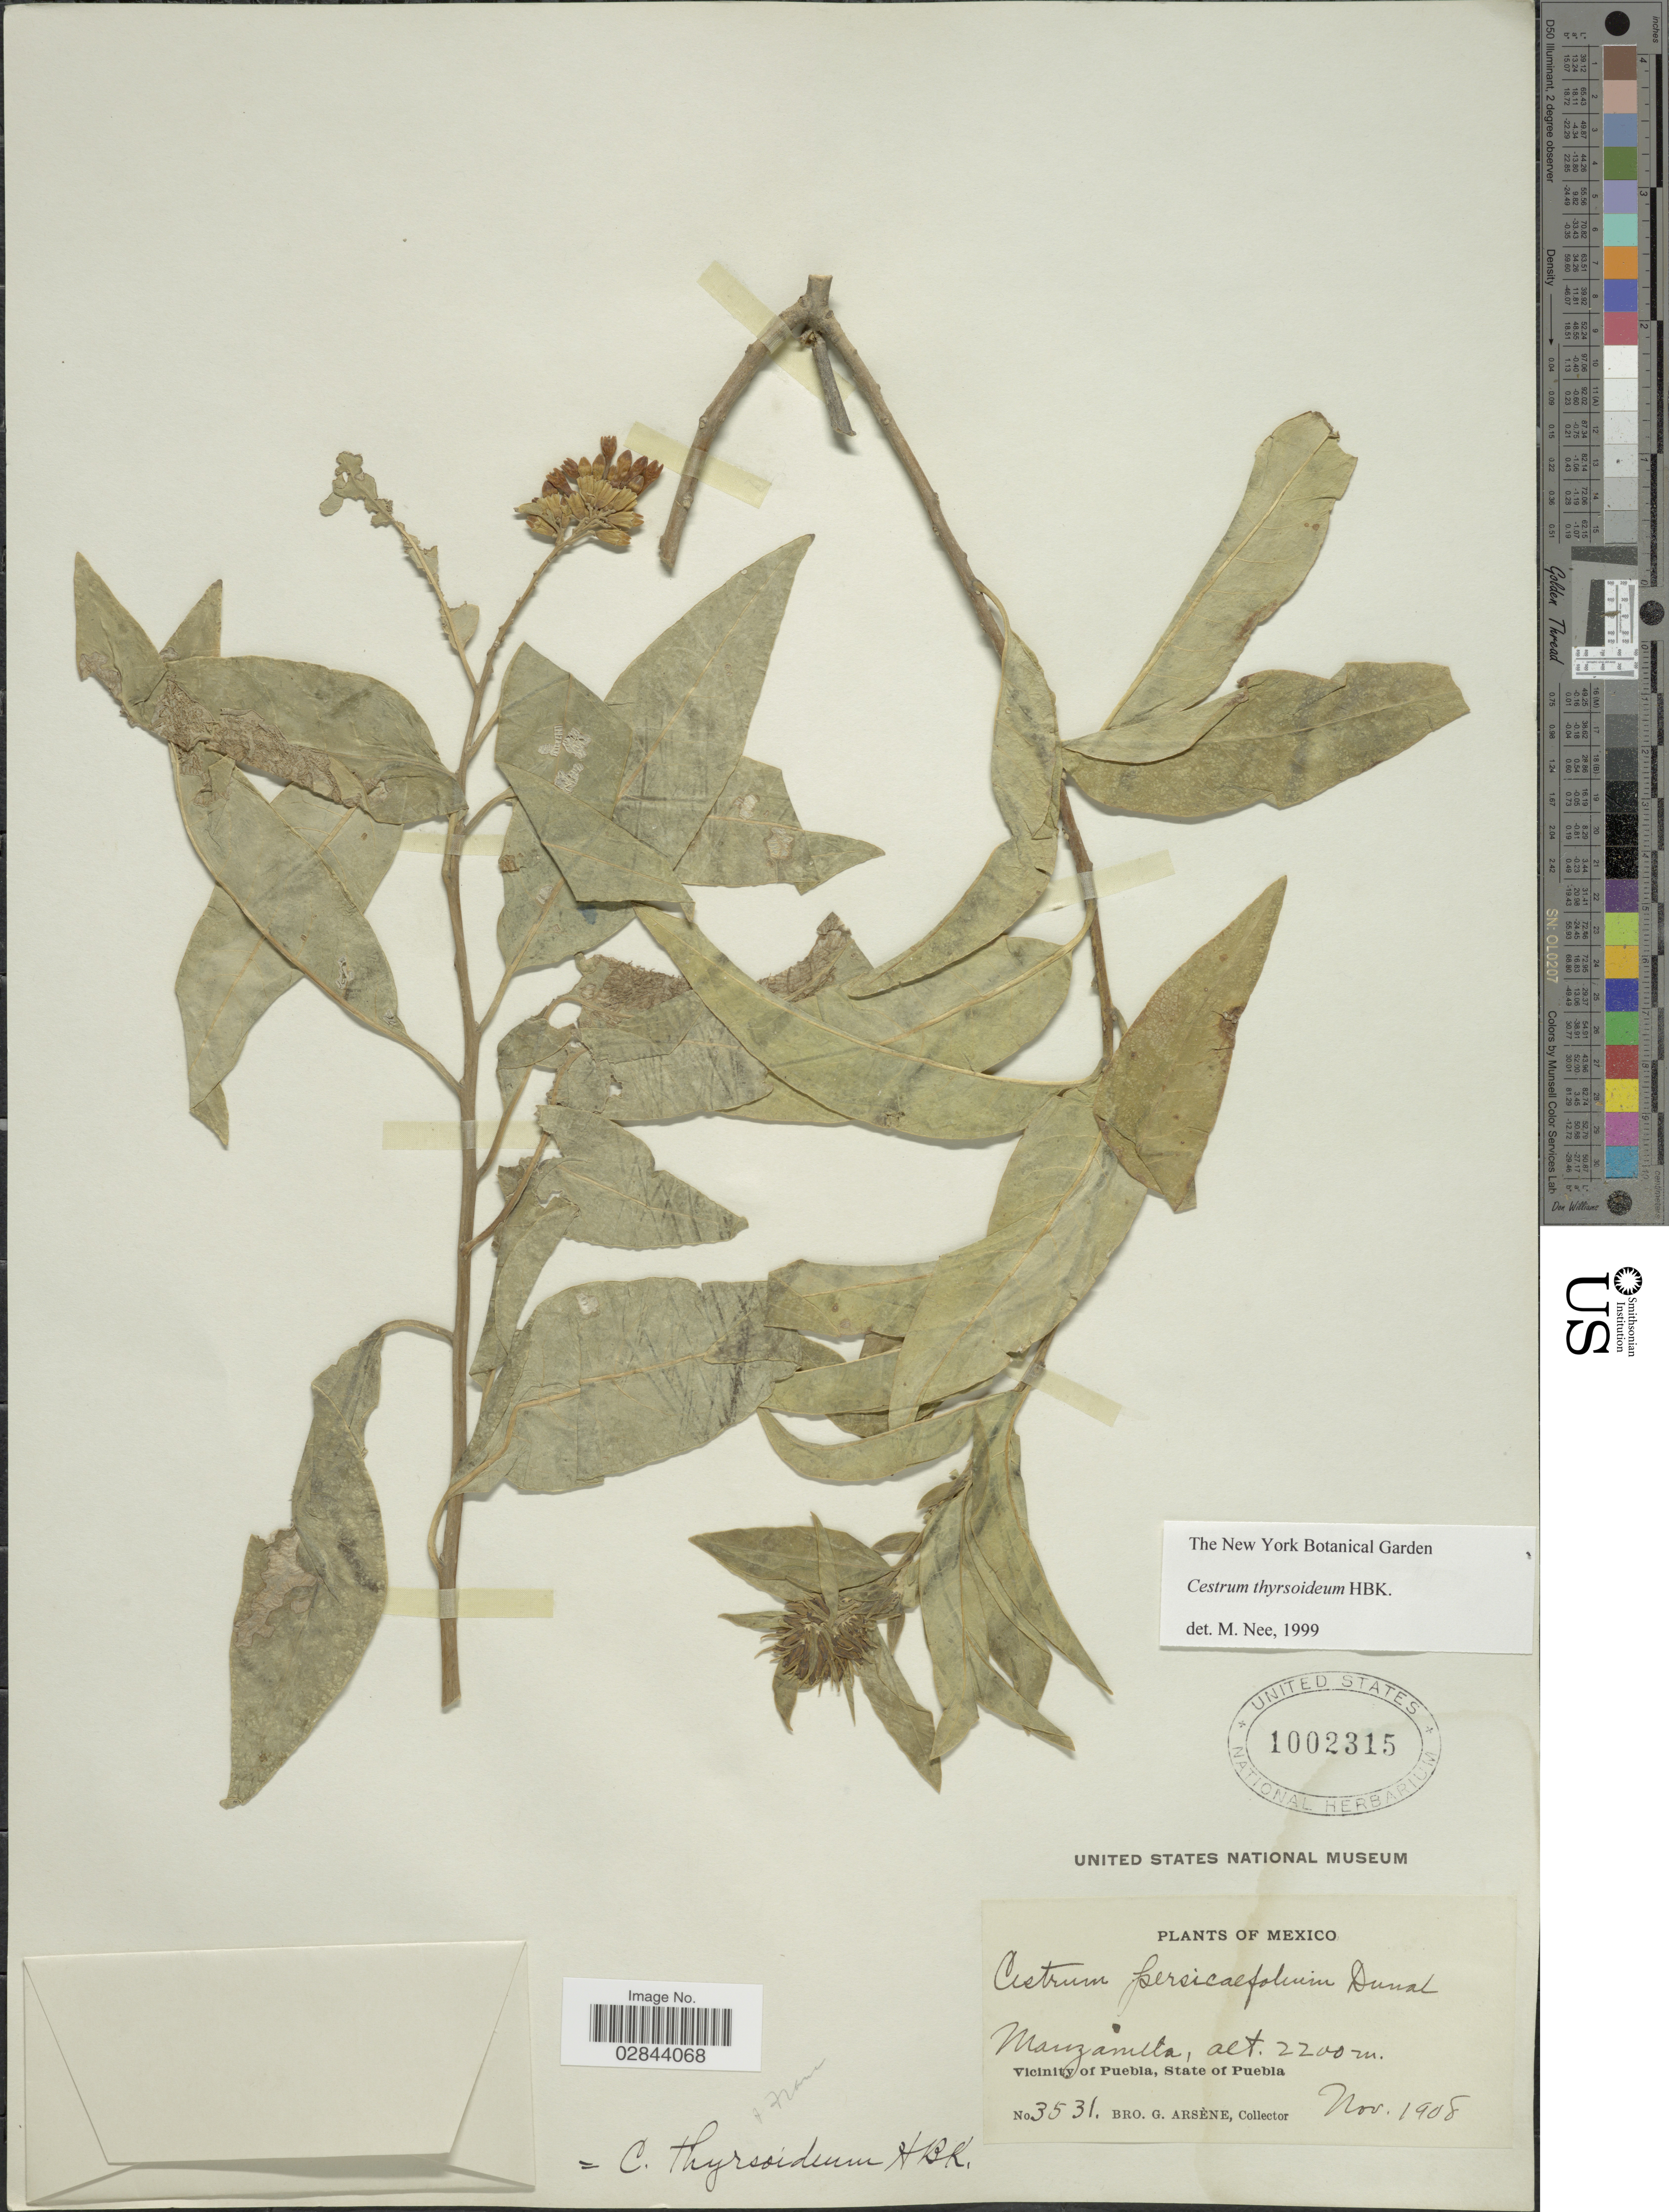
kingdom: Plantae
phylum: Tracheophyta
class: Magnoliopsida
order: Solanales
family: Solanaceae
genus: Cestrum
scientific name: Cestrum thyrsoideum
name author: Kunth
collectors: Bro. G. Arsène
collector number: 3531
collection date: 1908-11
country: Mexico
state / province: Puebla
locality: Manzamtla, Vicinity of Puebla, State of Puebla.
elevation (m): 2200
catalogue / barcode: US 1002315